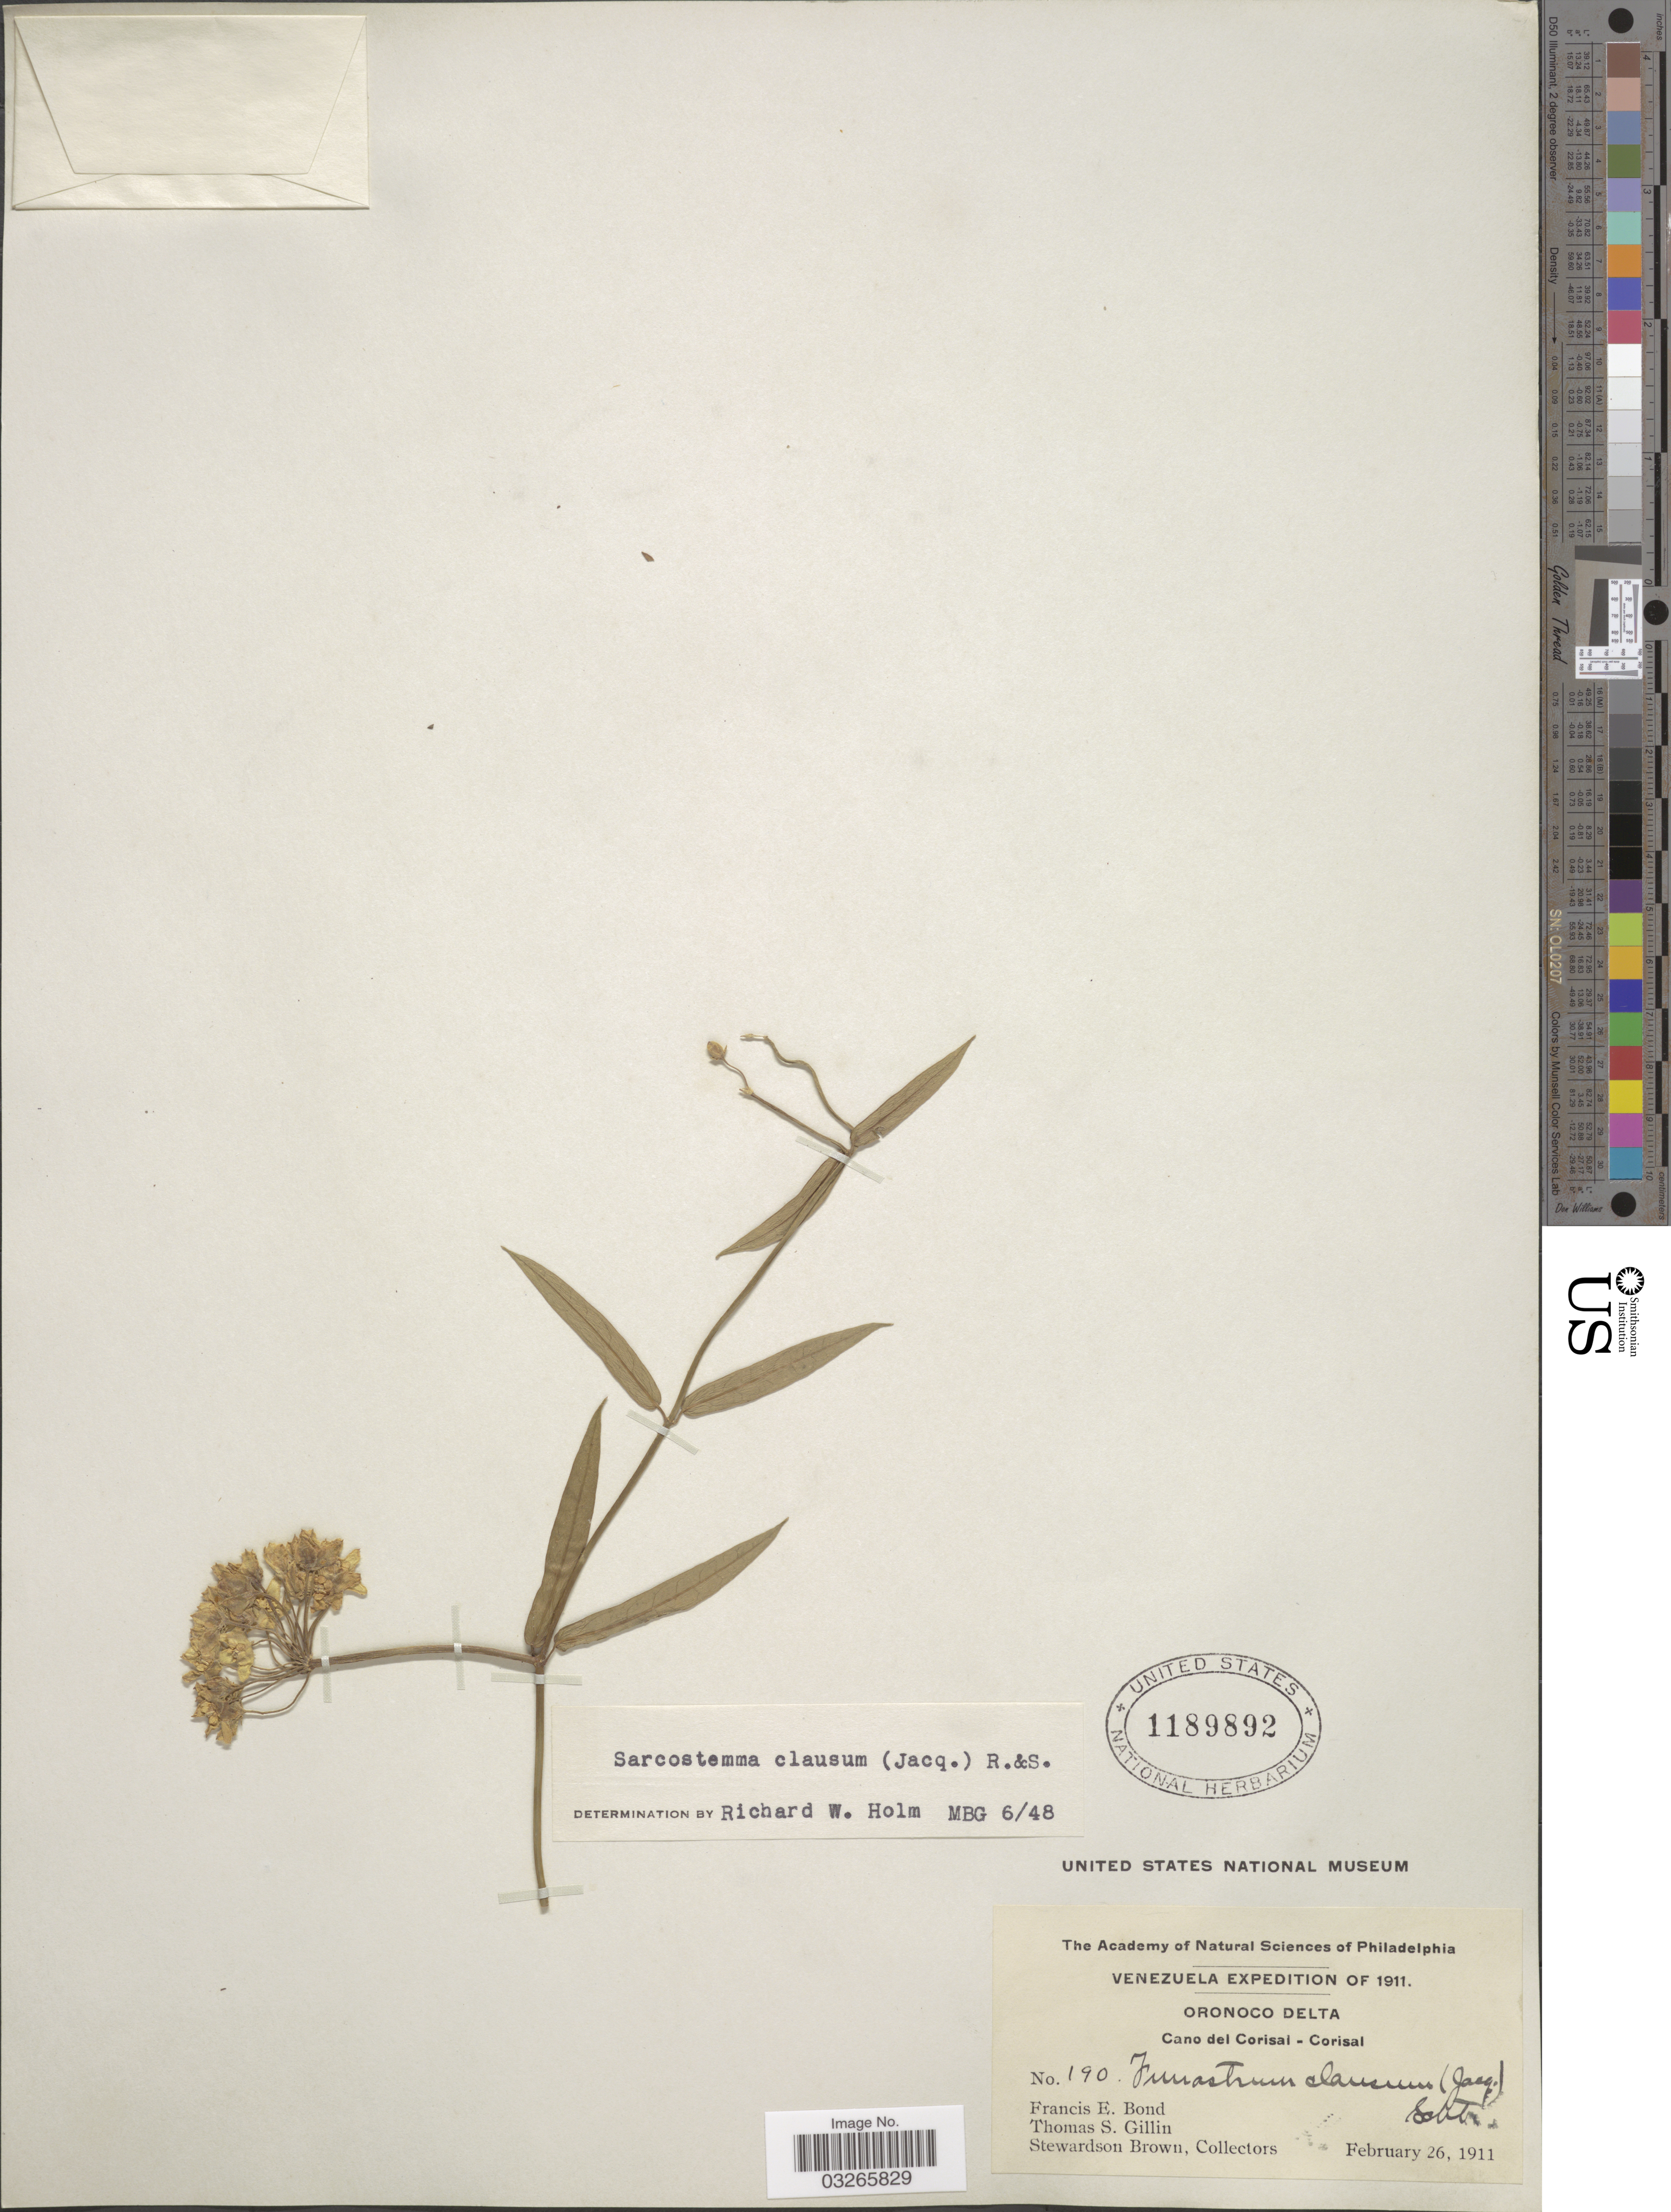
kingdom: Plantae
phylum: Tracheophyta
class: Magnoliopsida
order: Gentianales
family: Apocynaceae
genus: Sarcostemma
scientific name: Sarcostemma clausum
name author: (Jacq.) Schult.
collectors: F. Bond, T. Gillin & S. Brown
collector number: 190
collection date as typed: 26-28 February 1911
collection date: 1911-02-26/1911-02-28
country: Venezuela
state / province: Monagas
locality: Corozal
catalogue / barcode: US 1189892